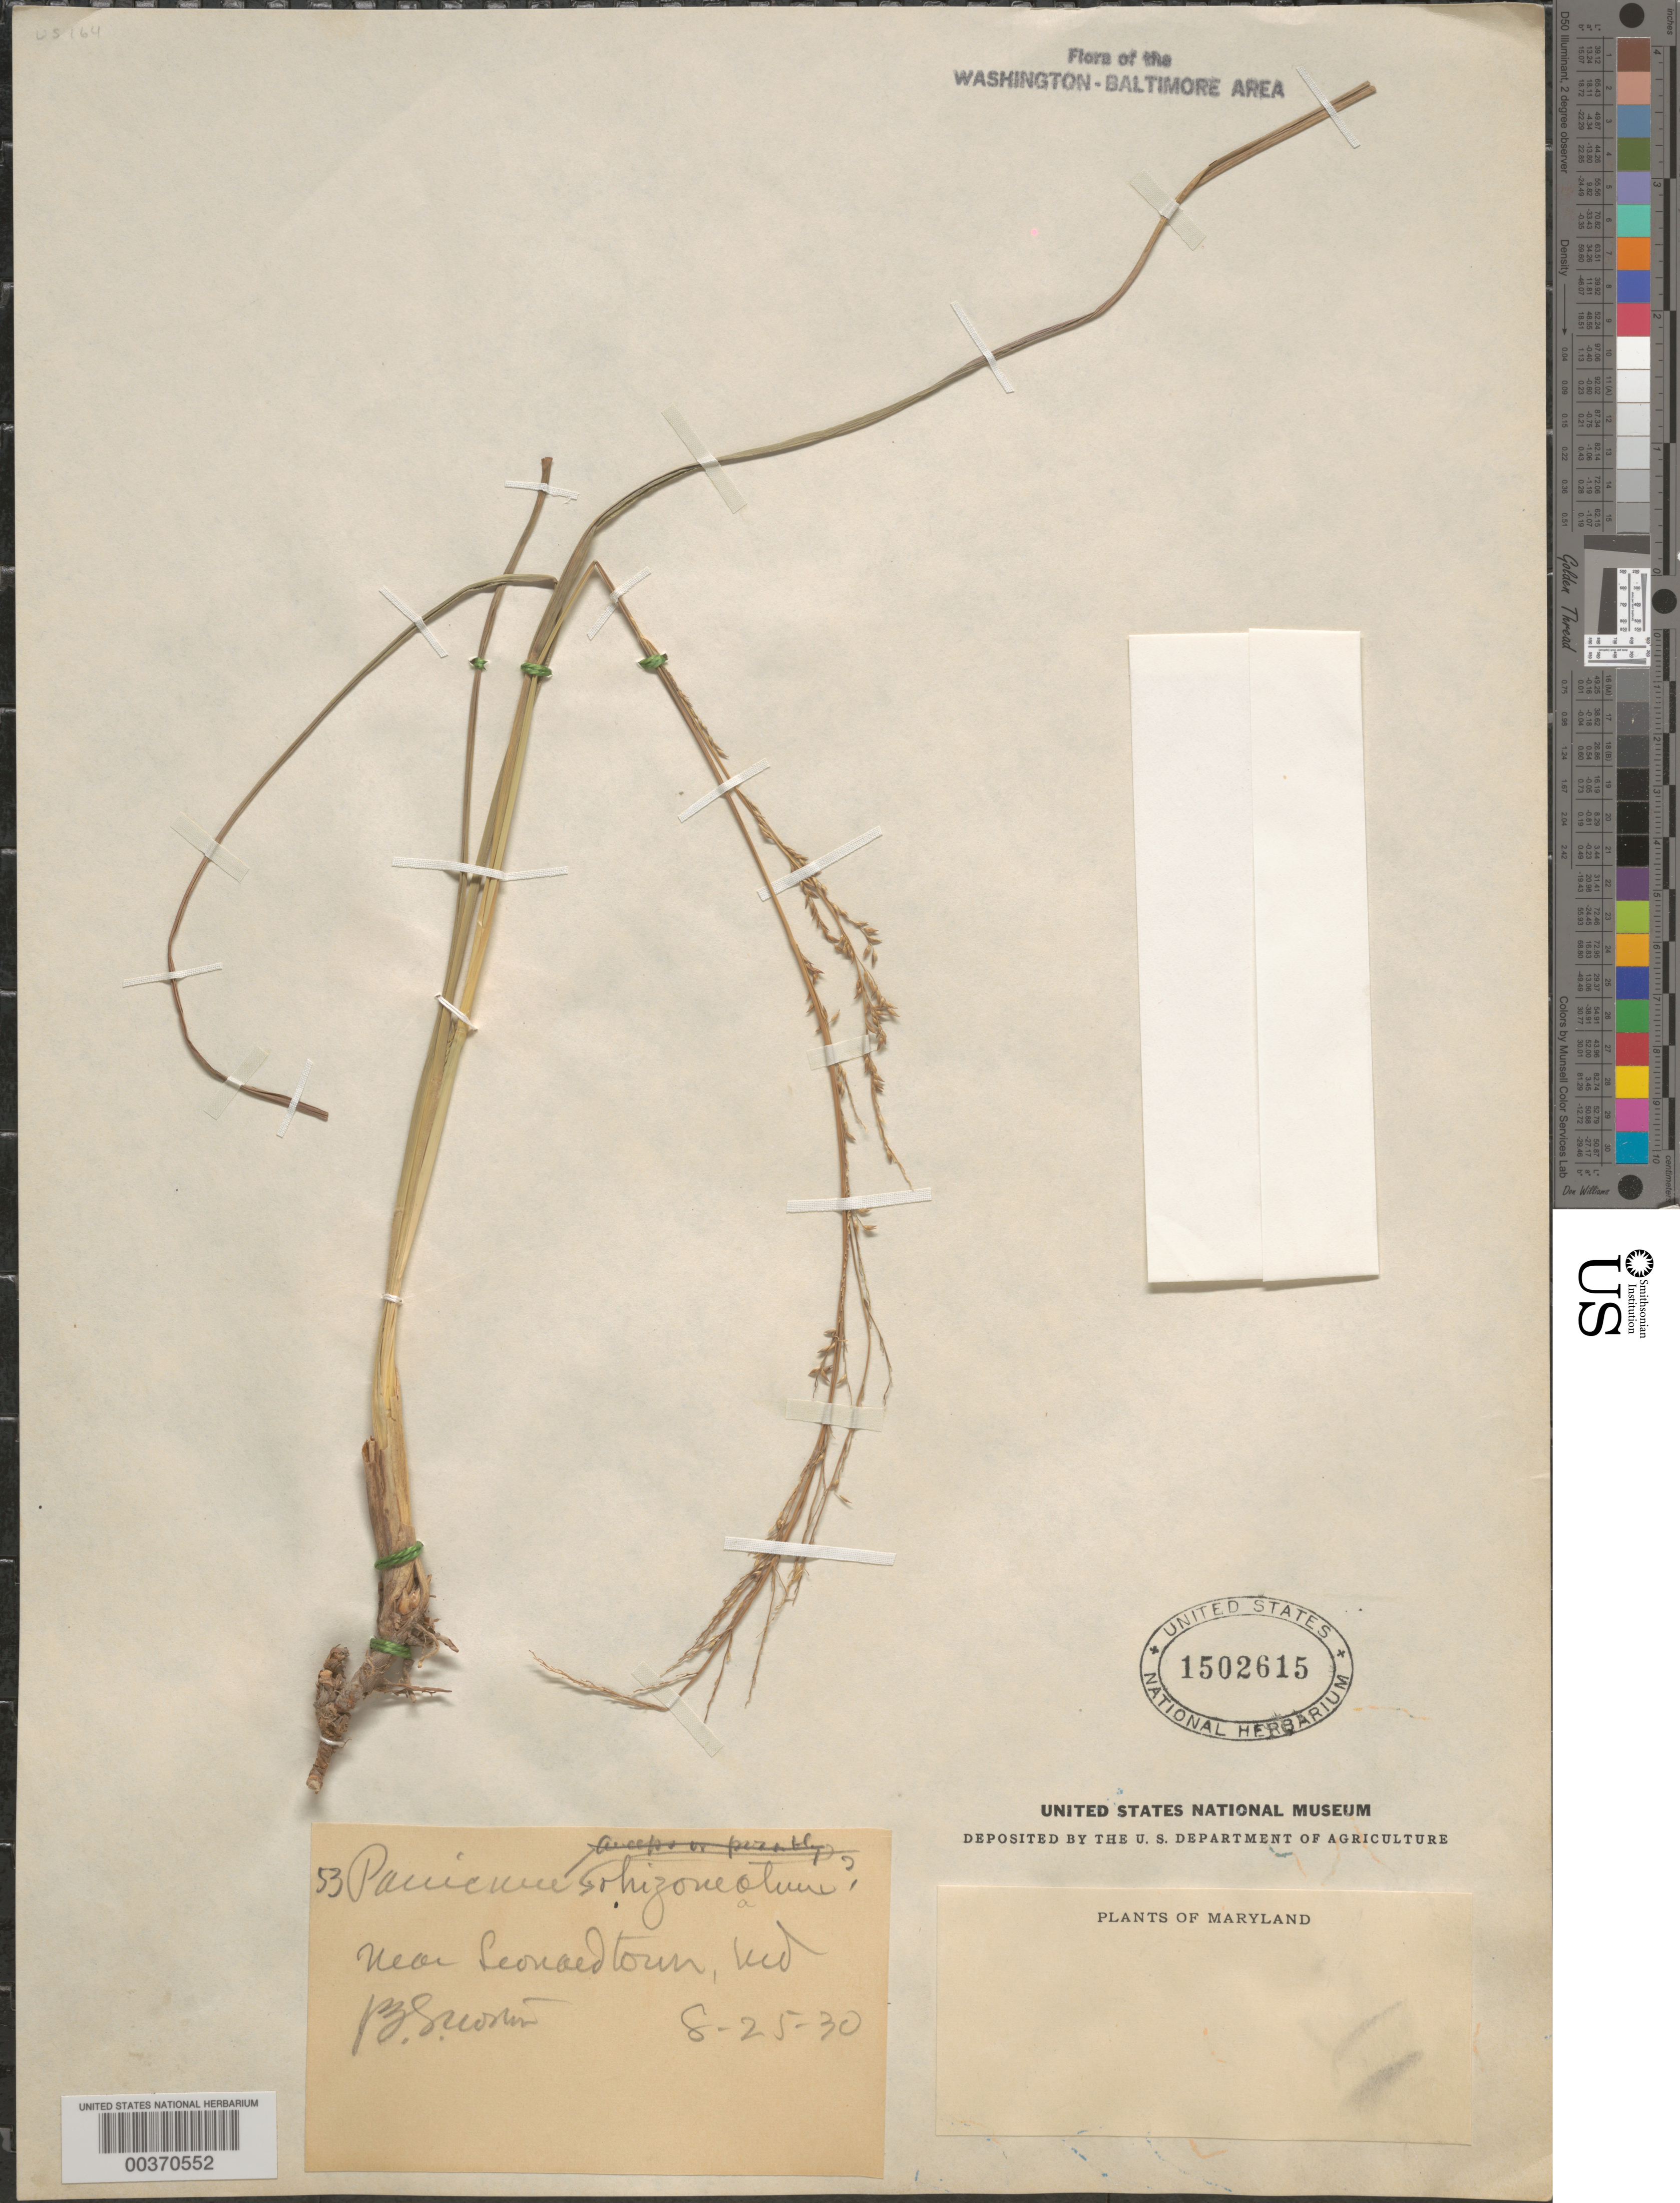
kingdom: Plantae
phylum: Tracheophyta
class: Liliopsida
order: Poales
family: Poaceae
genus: Coleataenia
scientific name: Coleataenia anceps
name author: (Michx.) Soreng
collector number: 53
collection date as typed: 25 Aug 1930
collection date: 1930-08-25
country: United States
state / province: Maryland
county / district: St. Mary's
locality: Leonardtown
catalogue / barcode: US 1502615